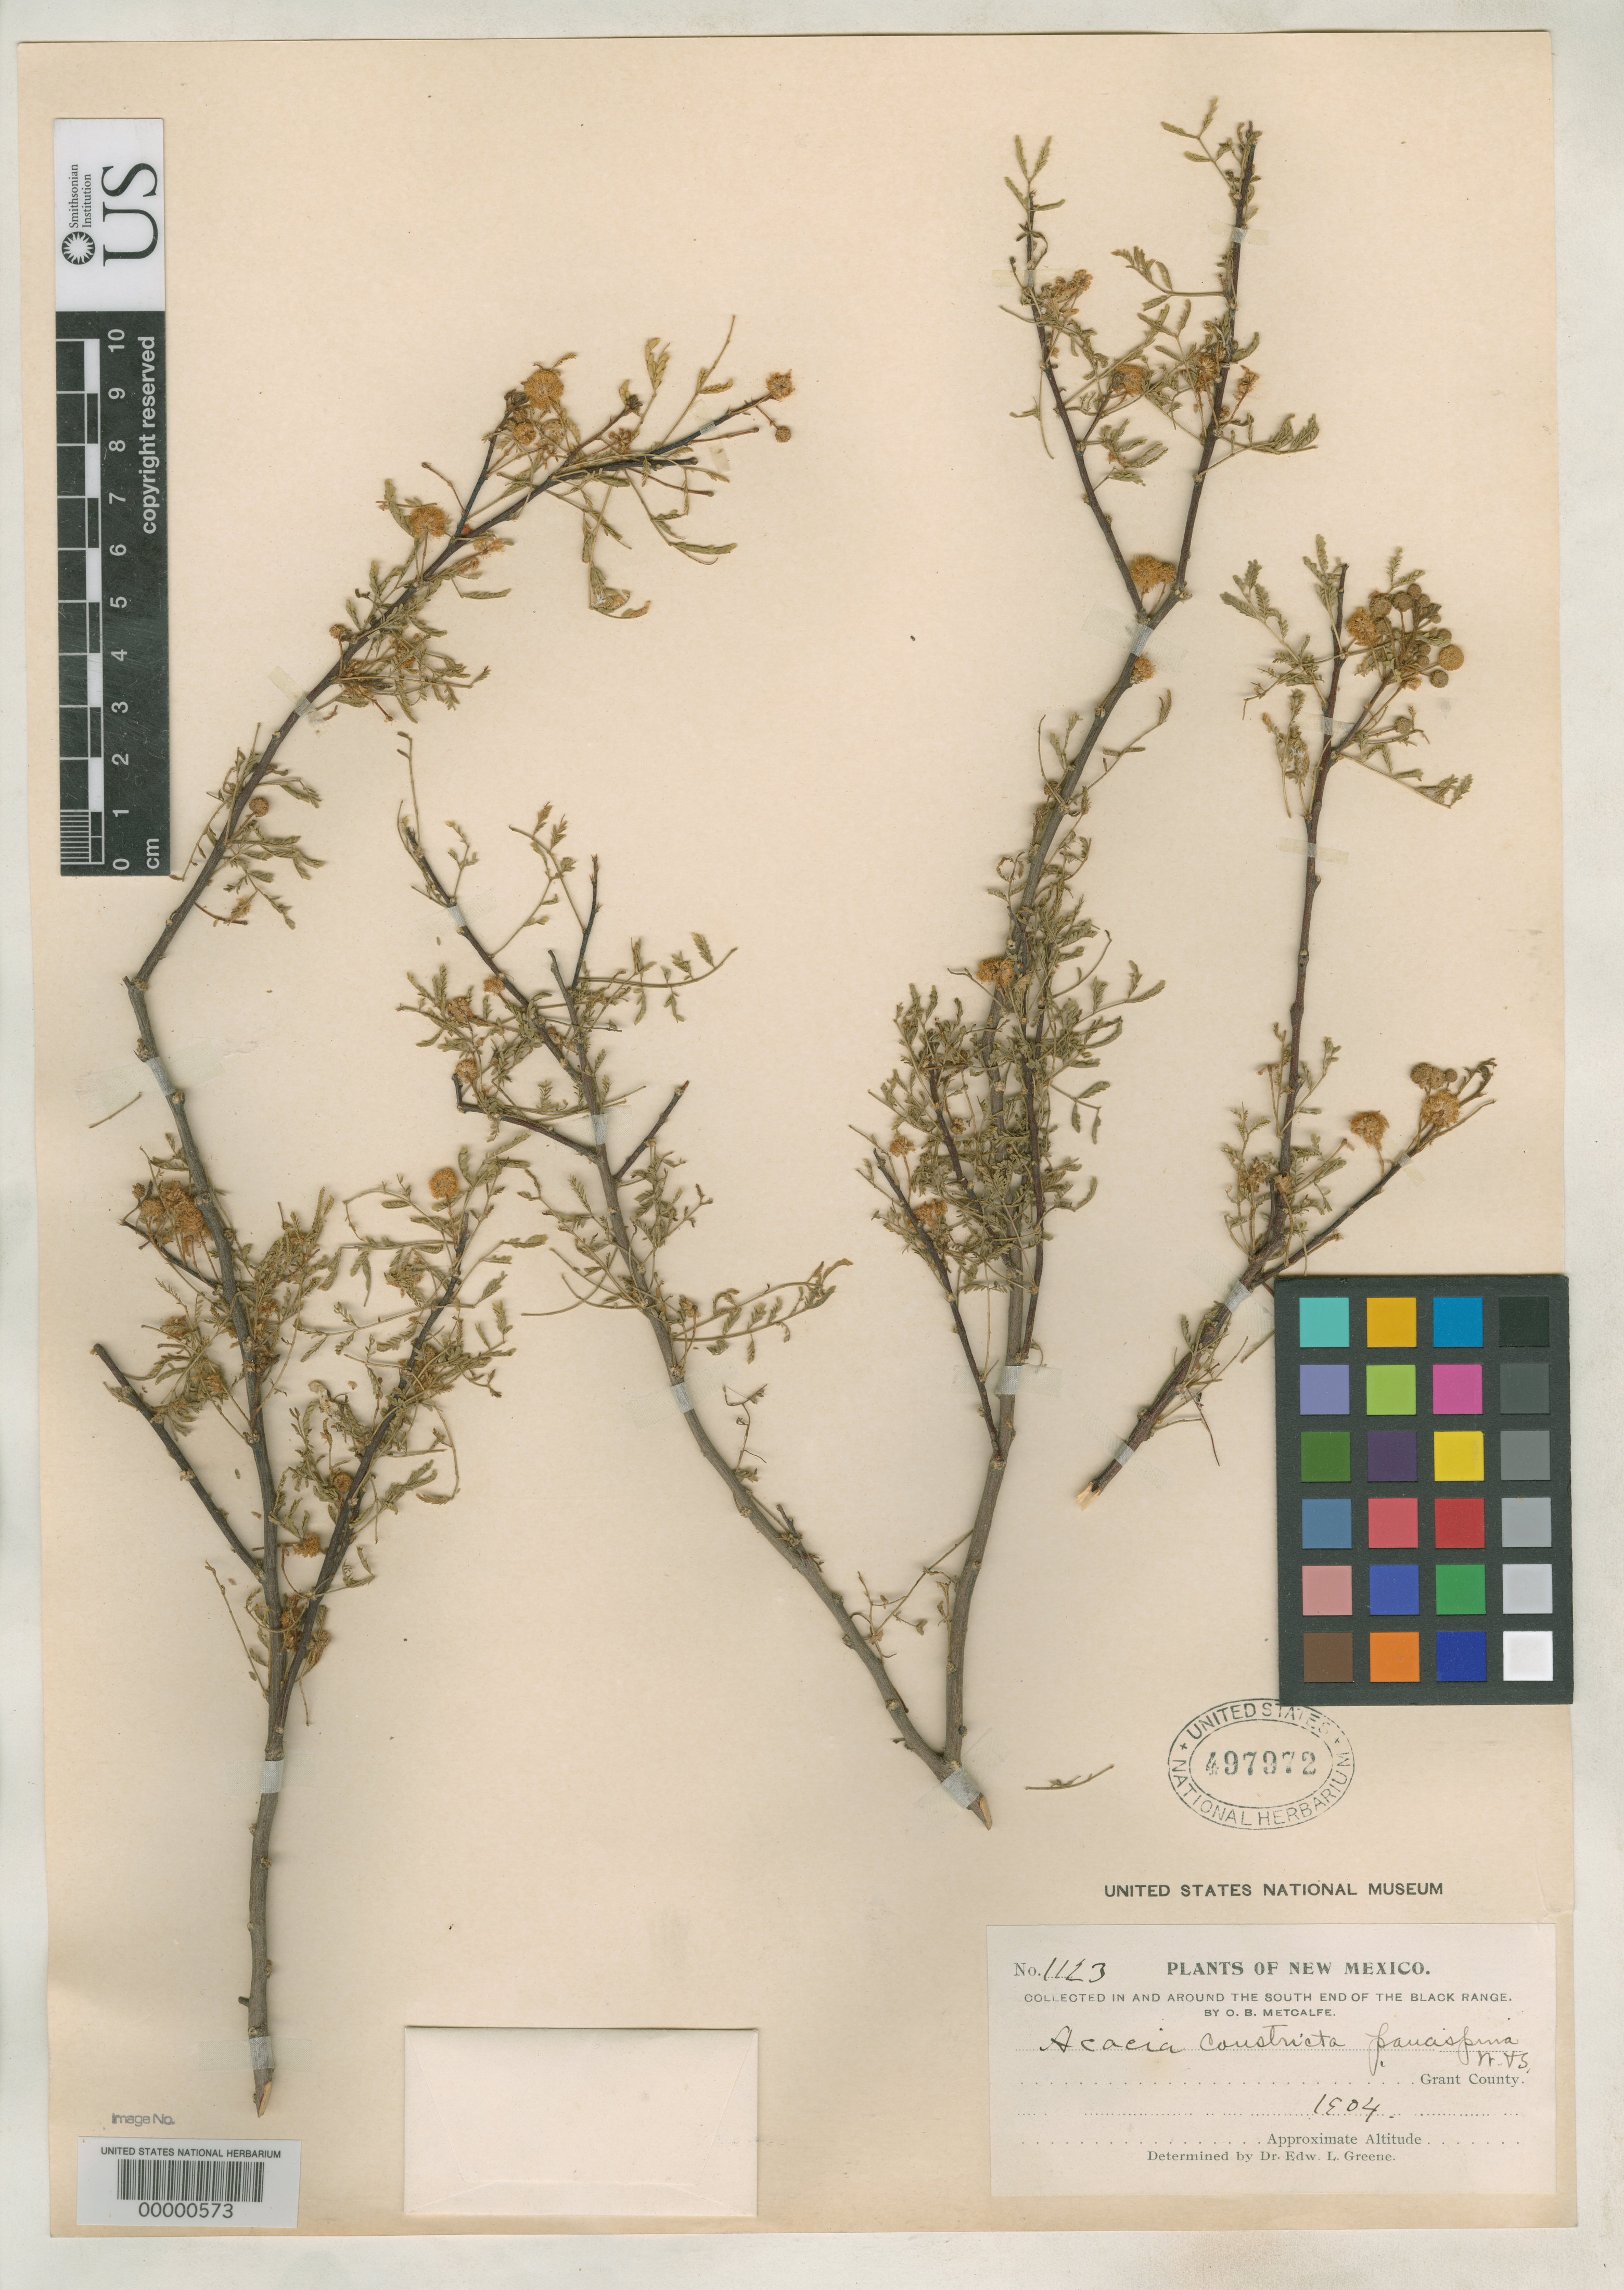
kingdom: Plantae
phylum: Tracheophyta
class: Magnoliopsida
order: Fabales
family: Fabaceae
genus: Acacia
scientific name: Acacia constricta var. paucispina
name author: Wooton & Standl.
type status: Type Collection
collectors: O. B. Metcalfe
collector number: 1123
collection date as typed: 13 Jul 1904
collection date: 1904-07-13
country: United States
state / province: New Mexico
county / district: Grant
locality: S end of Blacke Range.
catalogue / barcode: US 497972